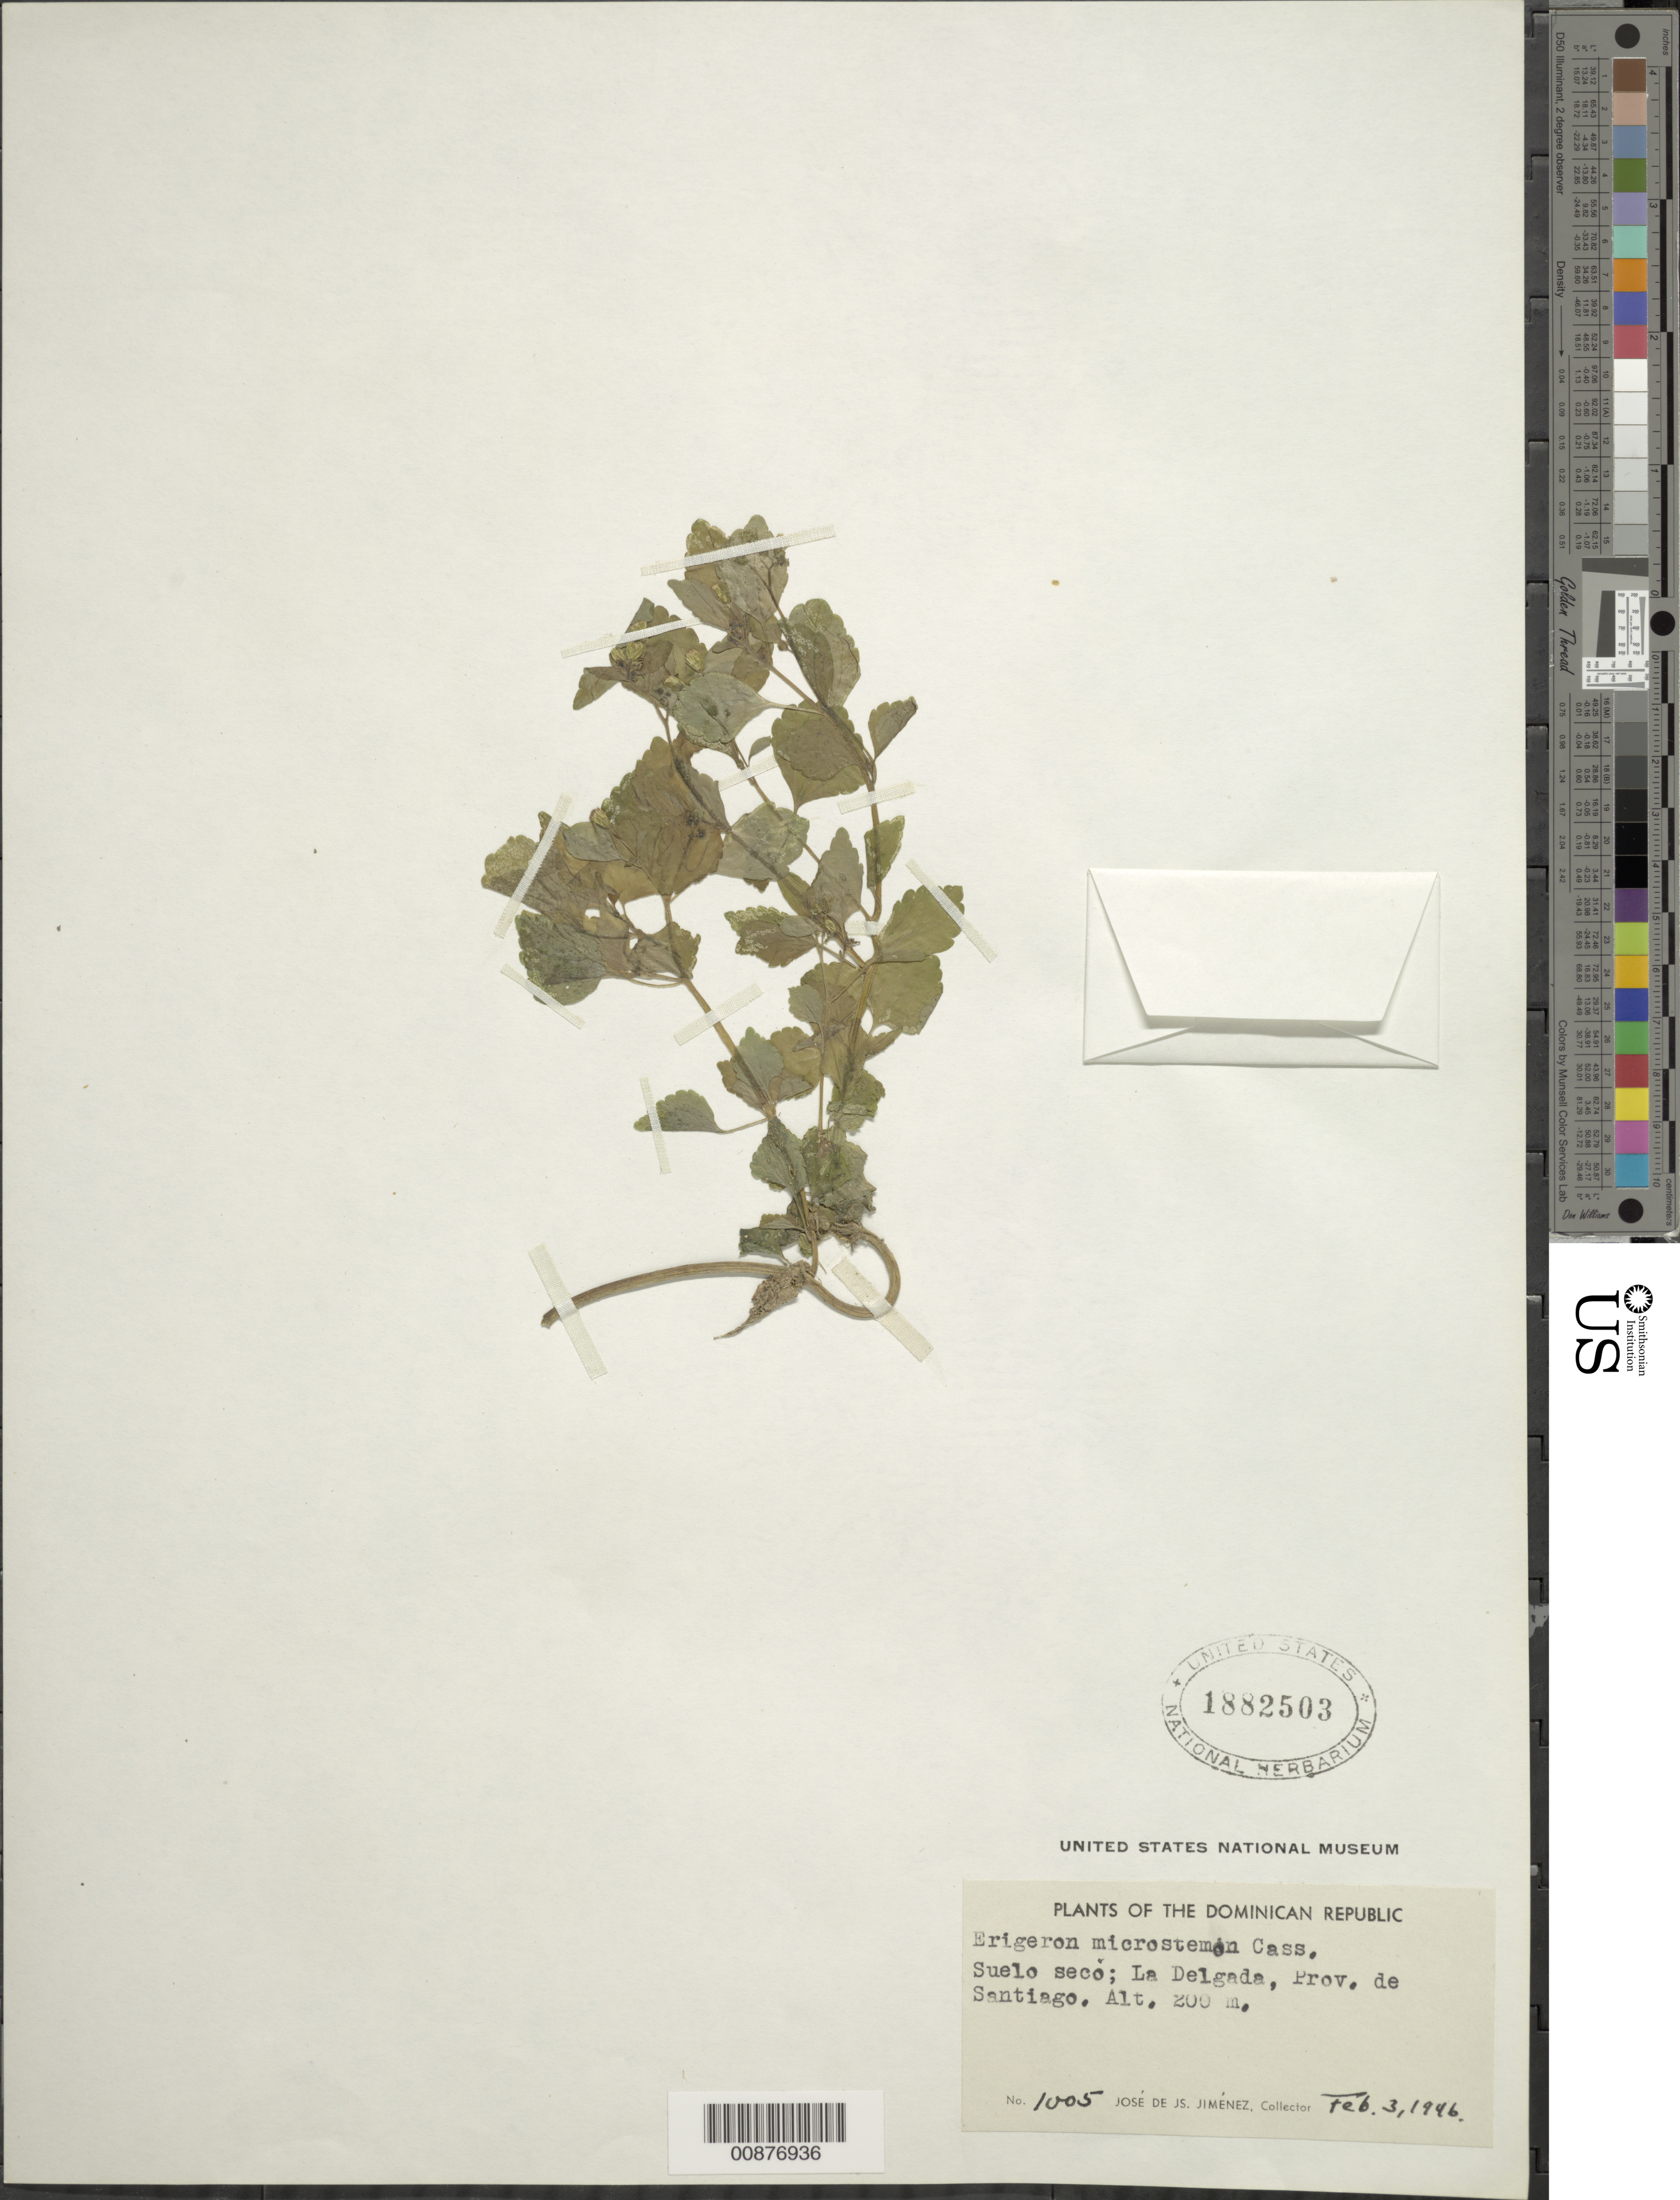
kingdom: Plantae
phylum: Tracheophyta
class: Magnoliopsida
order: Asterales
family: Asteraceae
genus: Fleischmannia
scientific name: Fleischmannia microstemon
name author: (Cass.) R.M. King & H. Rob.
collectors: J. J. Jiménez Almonte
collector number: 1005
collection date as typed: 03 Feb 1946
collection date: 1946-02-03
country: Dominican Republic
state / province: Santiago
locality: La Delgada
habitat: Dry ground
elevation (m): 200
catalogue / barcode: US 1882503